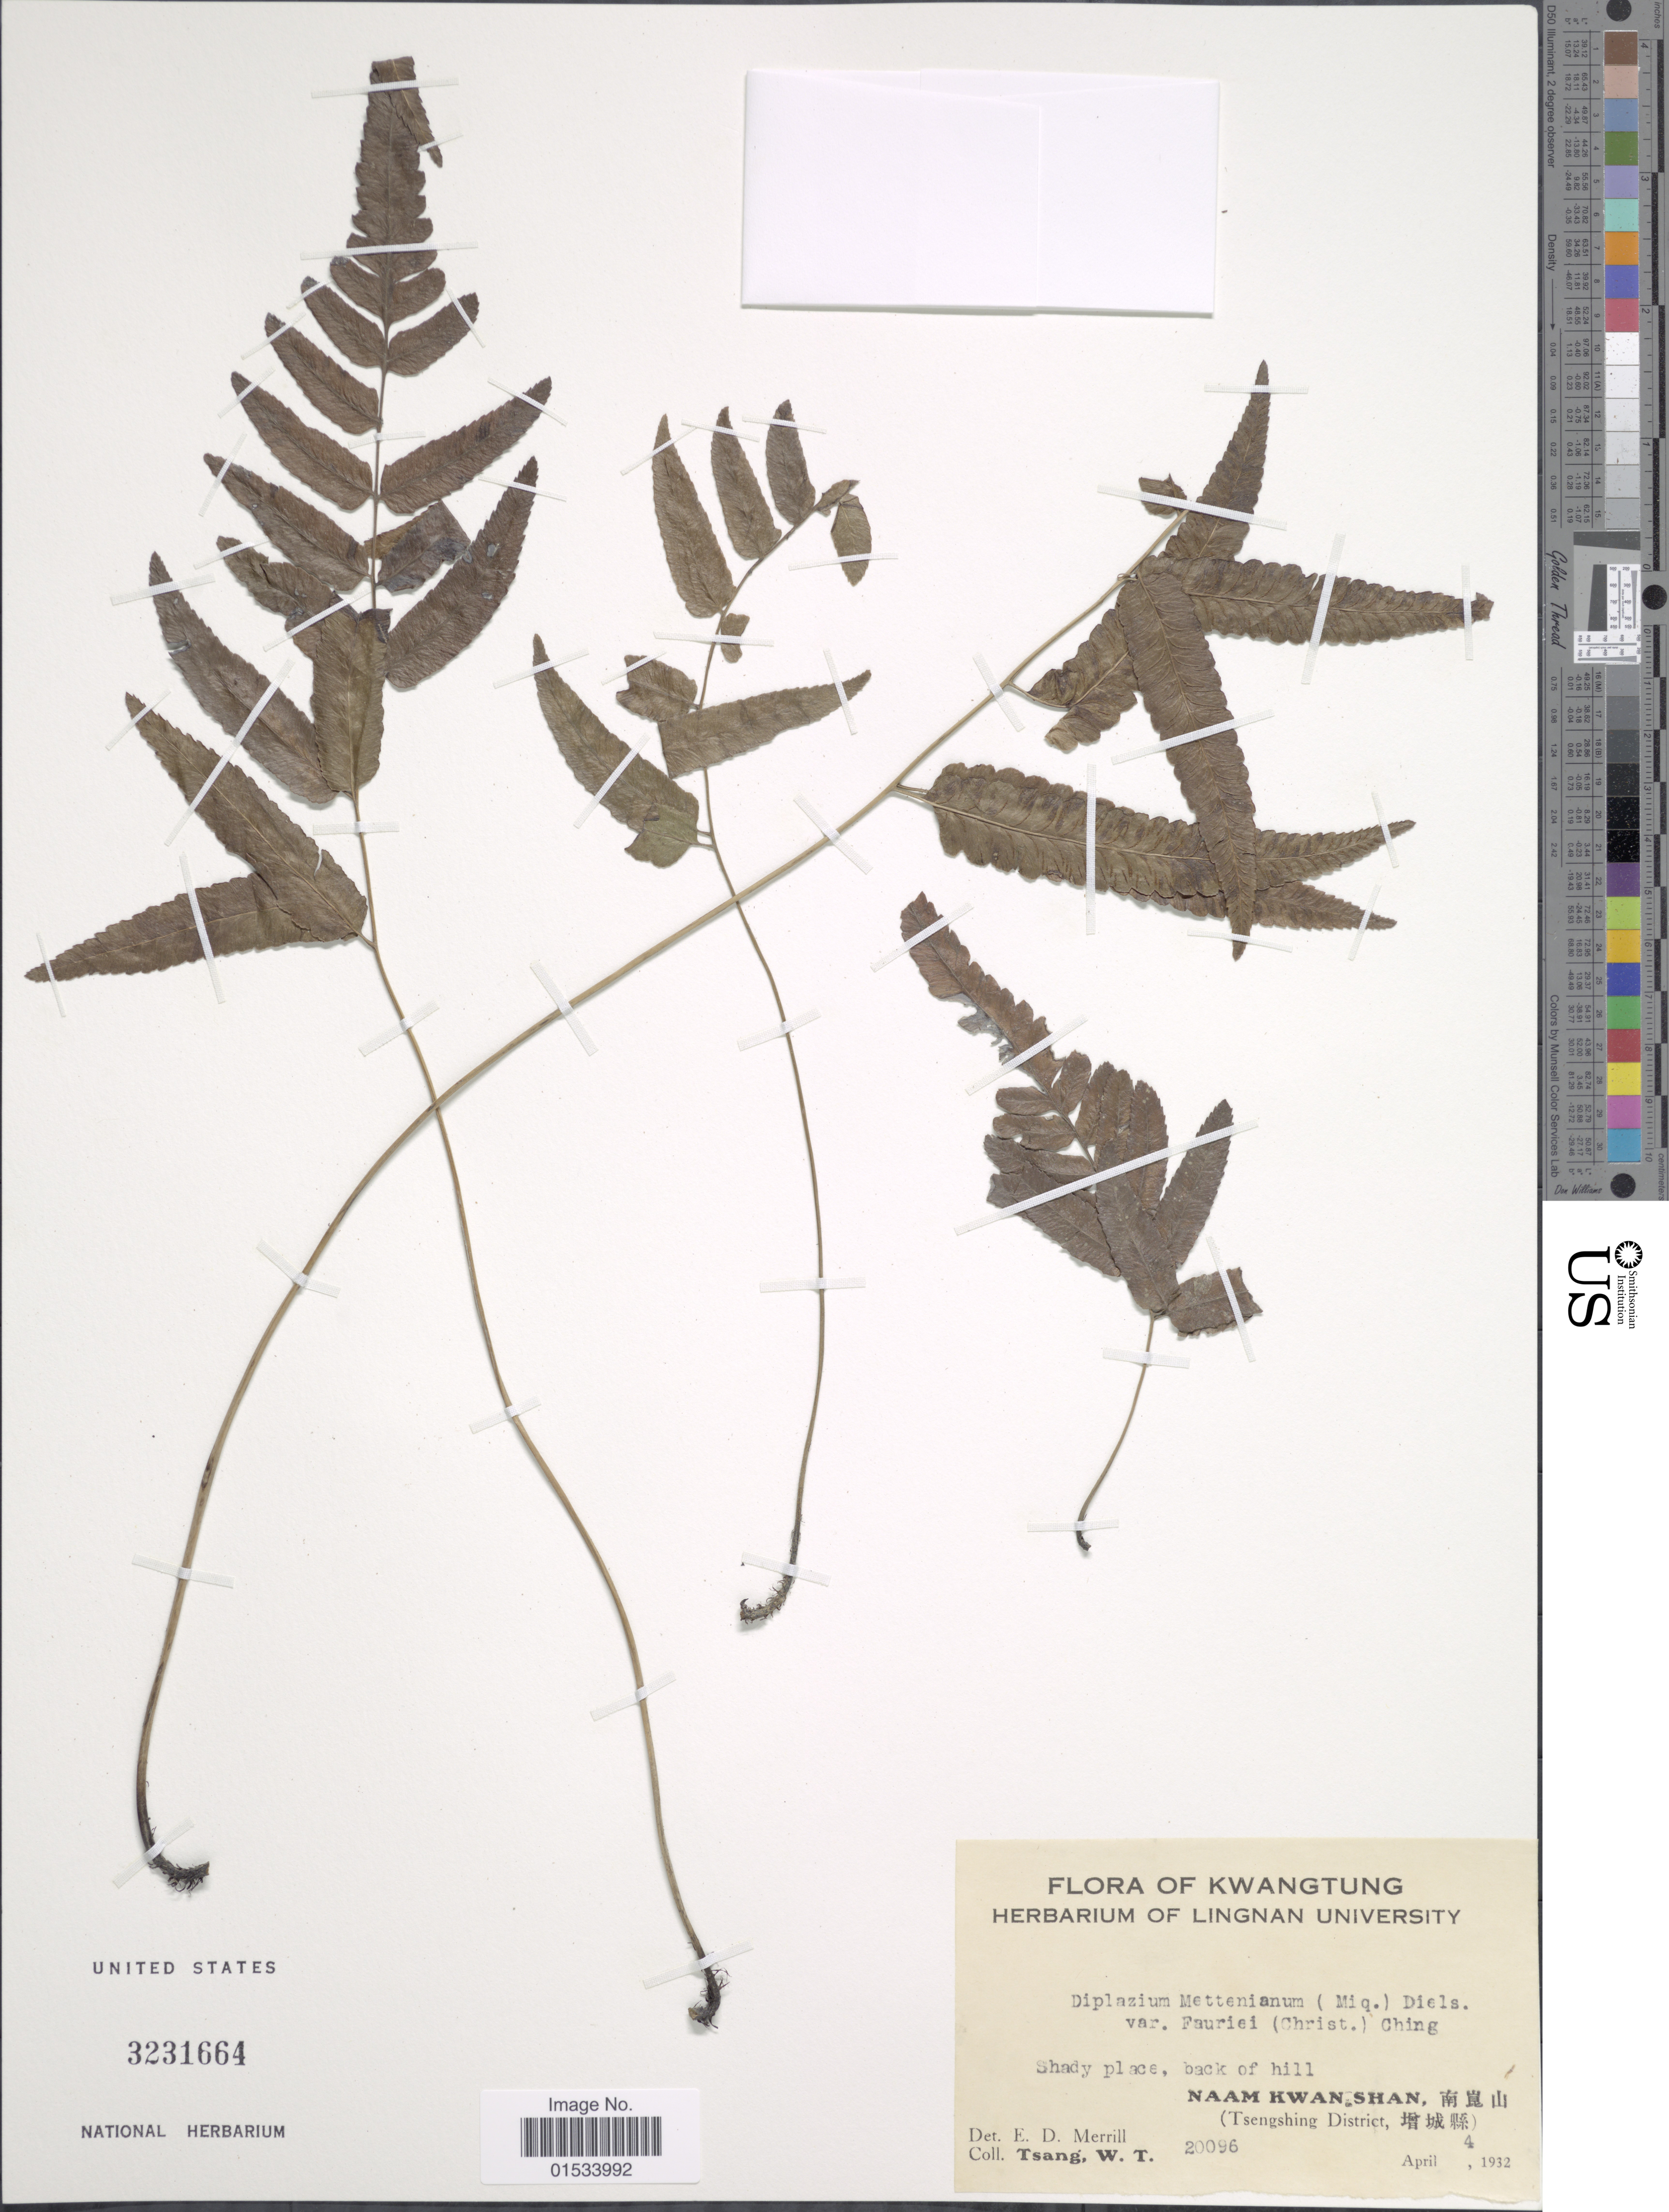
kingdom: Plantae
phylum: Tracheophyta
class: Polypodiopsida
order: Polypodiales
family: Athyriaceae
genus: Diplazium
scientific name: Diplazium mettenianum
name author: (Miq.) C. Chr.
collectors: W. T. Tsang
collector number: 20096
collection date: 1932-04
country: China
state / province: Guangdong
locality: Kwangtung, Naam Kwan Shan, (Tsengshing District)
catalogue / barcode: US 3231664